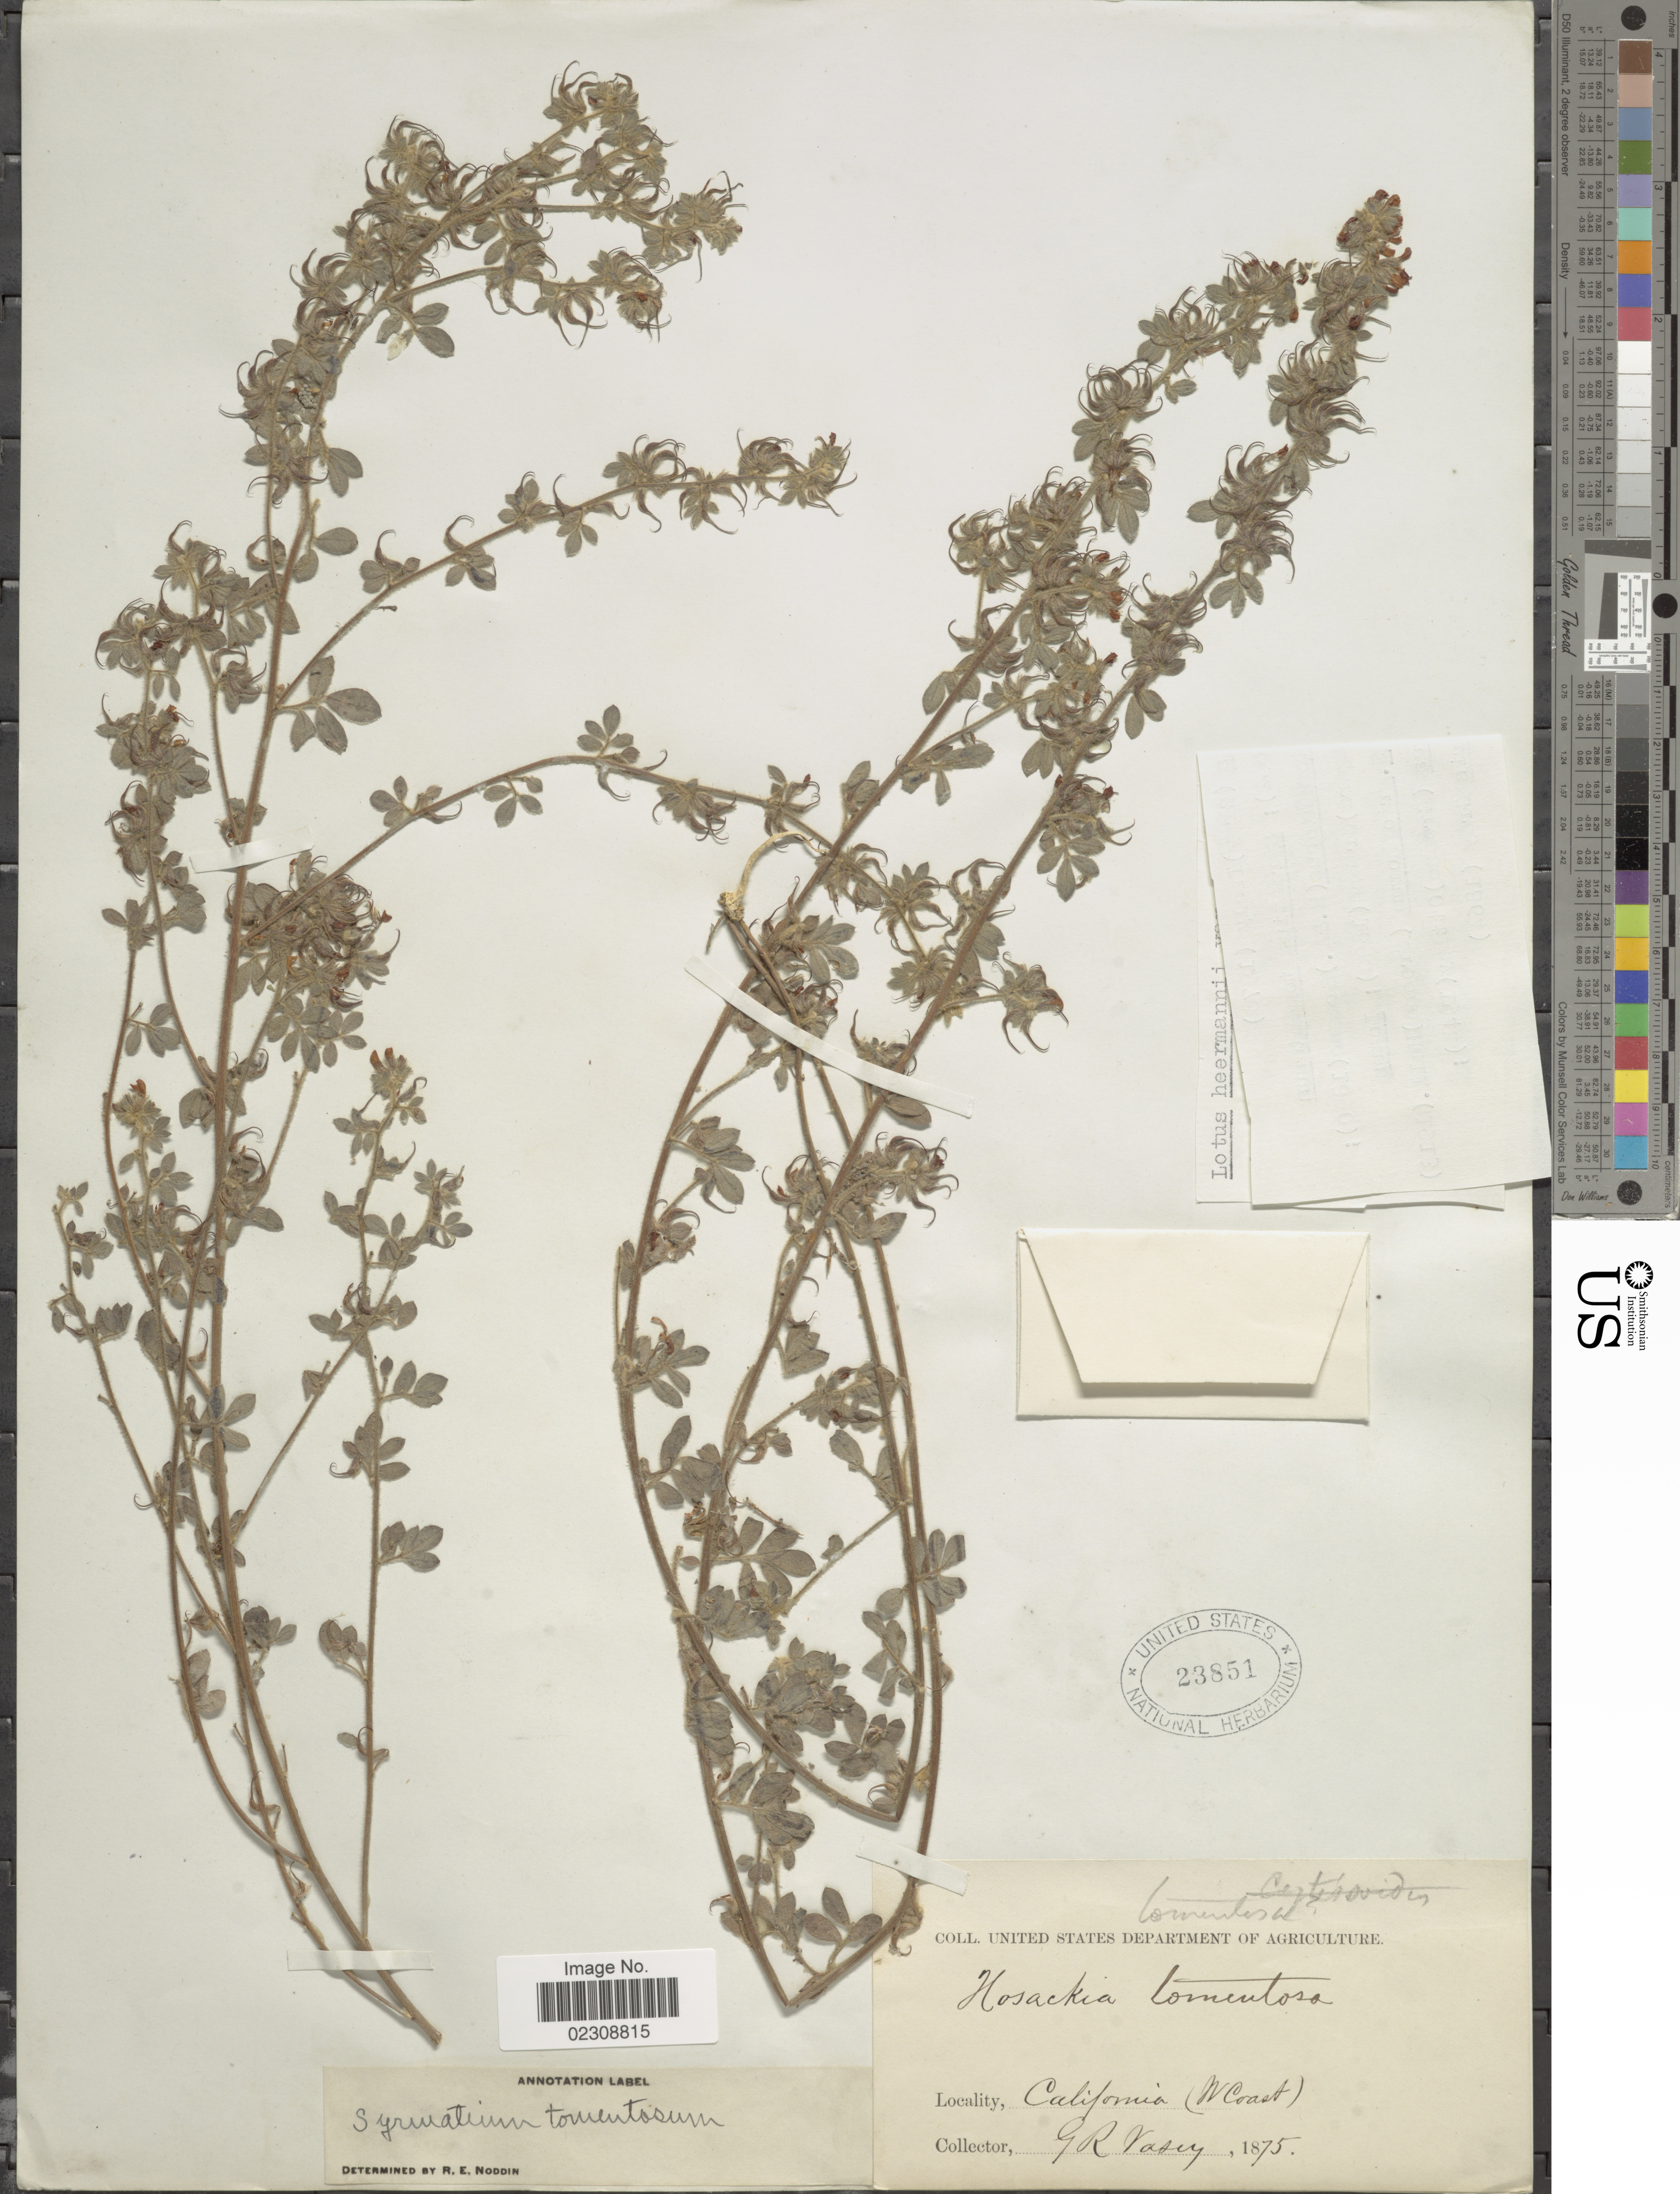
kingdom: Plantae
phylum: Tracheophyta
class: Magnoliopsida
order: Fabales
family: Fabaceae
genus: Syrmatium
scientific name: Syrmatium tomentosum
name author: (Hook. & Arn.) Vogel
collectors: G. R. Vasey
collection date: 1875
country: United States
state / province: California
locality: (W Coast)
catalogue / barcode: US 23851